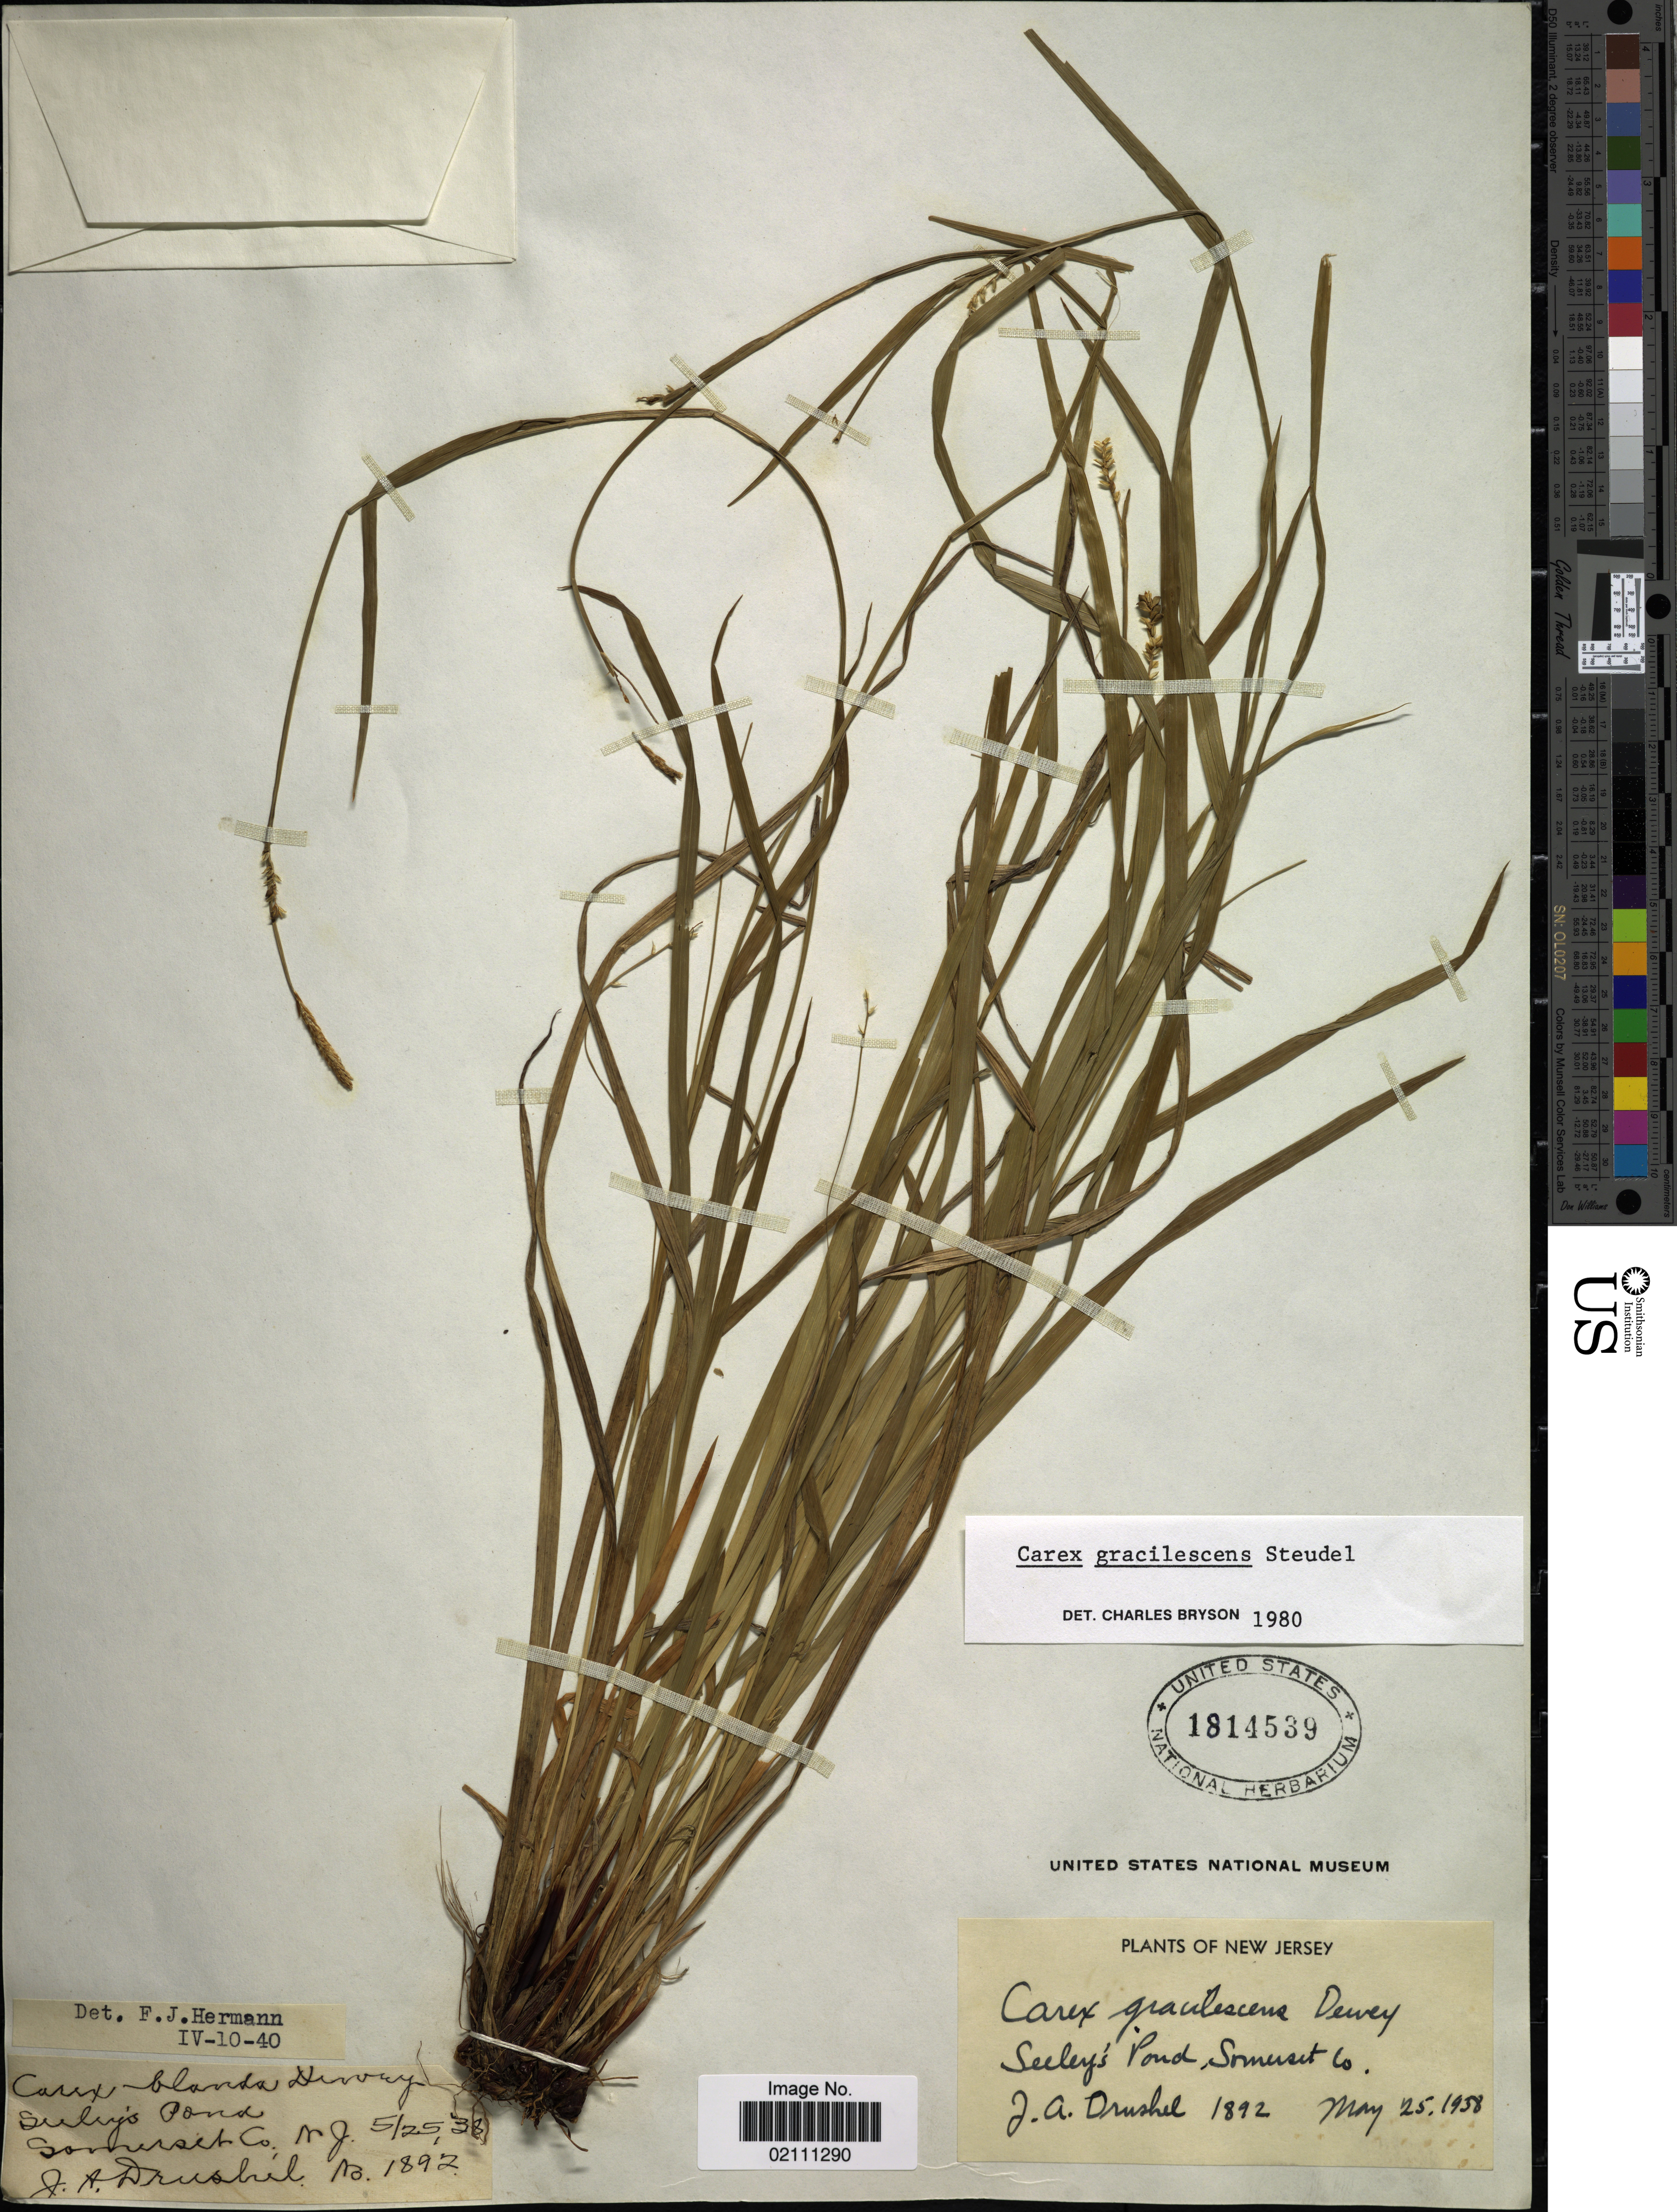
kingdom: Plantae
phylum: Tracheophyta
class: Liliopsida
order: Poales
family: Cyperaceae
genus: Carex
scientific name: Carex gracilescens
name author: Steud.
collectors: J. A. Drushel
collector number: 1892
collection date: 1958-05-25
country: United States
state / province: New Jersey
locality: Seeley's Pond, Somerset Co.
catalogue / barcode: US 1814539